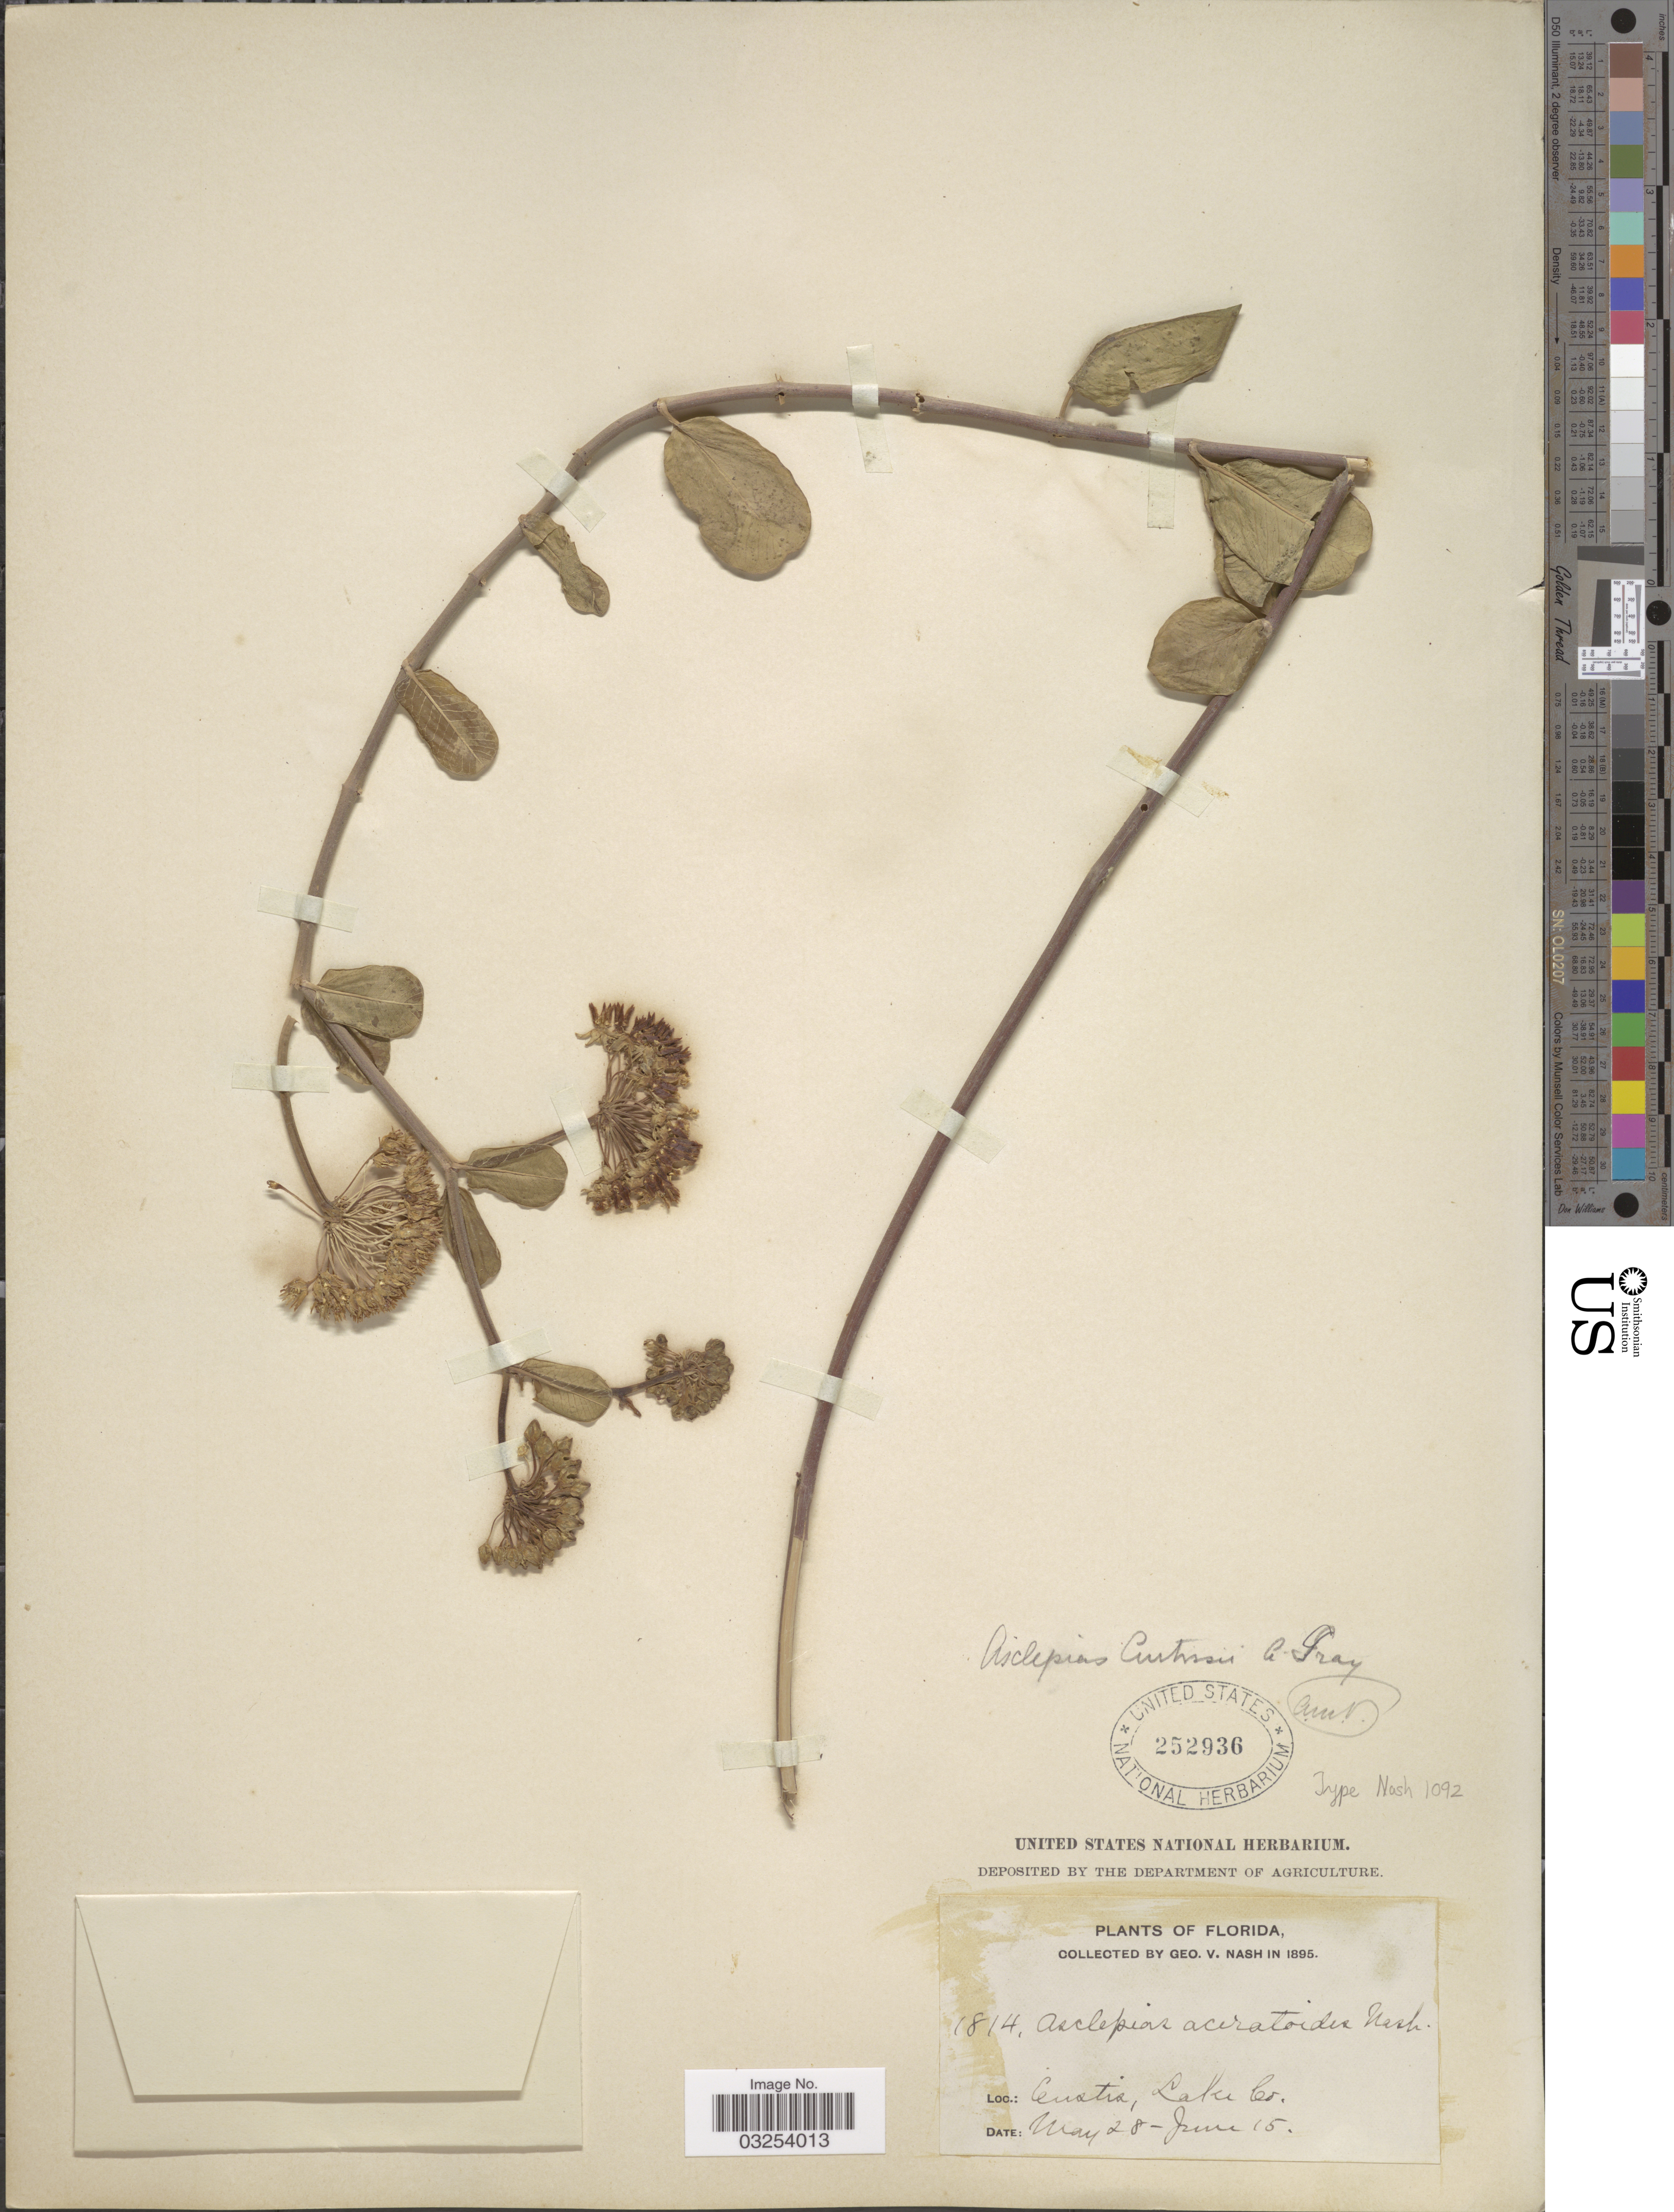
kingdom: Plantae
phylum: Tracheophyta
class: Magnoliopsida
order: Gentianales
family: Apocynaceae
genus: Asclepias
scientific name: Asclepias curtissii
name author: A. Gray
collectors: G. V. Nash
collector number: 1814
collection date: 1895-05-28/1895-06-15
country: United States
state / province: Florida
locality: Eustis, Lake Co.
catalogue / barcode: US 252936